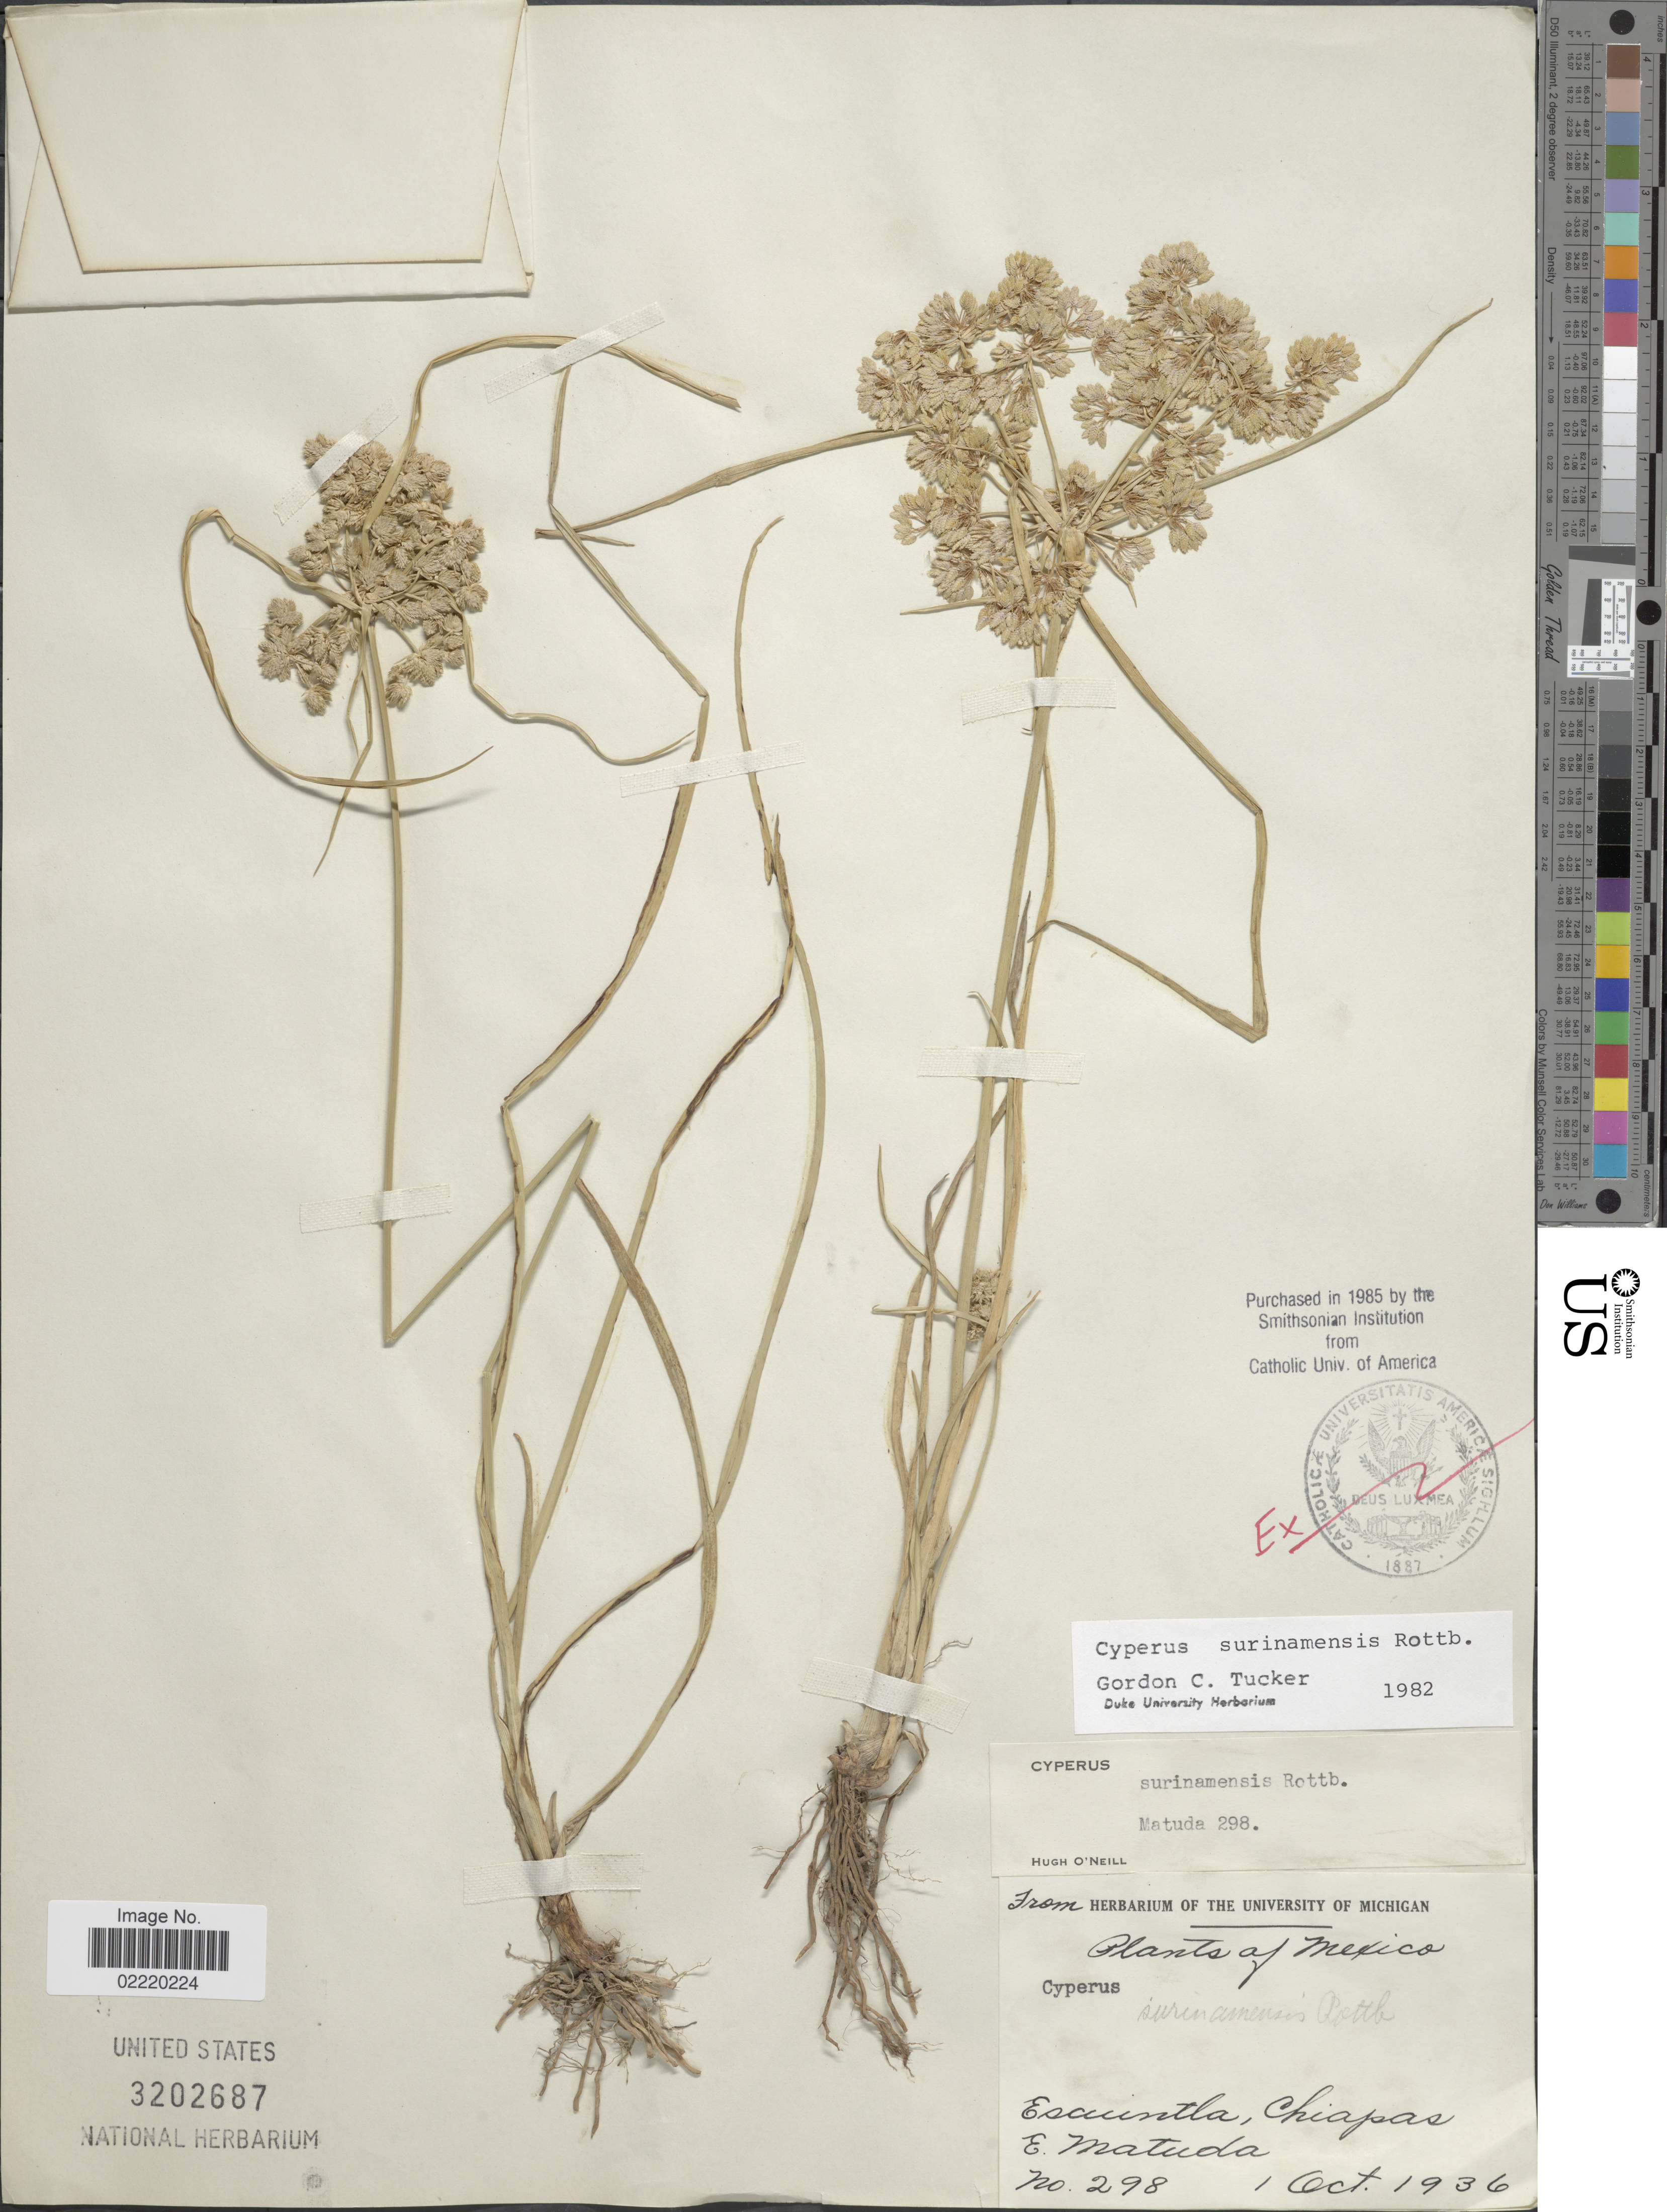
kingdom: Plantae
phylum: Tracheophyta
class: Liliopsida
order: Poales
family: Cyperaceae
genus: Cyperus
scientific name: Cyperus surinamensis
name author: Rottb.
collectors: E. Matuda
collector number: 298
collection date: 1936-10-01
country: Mexico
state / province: Chiapas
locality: Escuintla.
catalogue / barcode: US 3202687